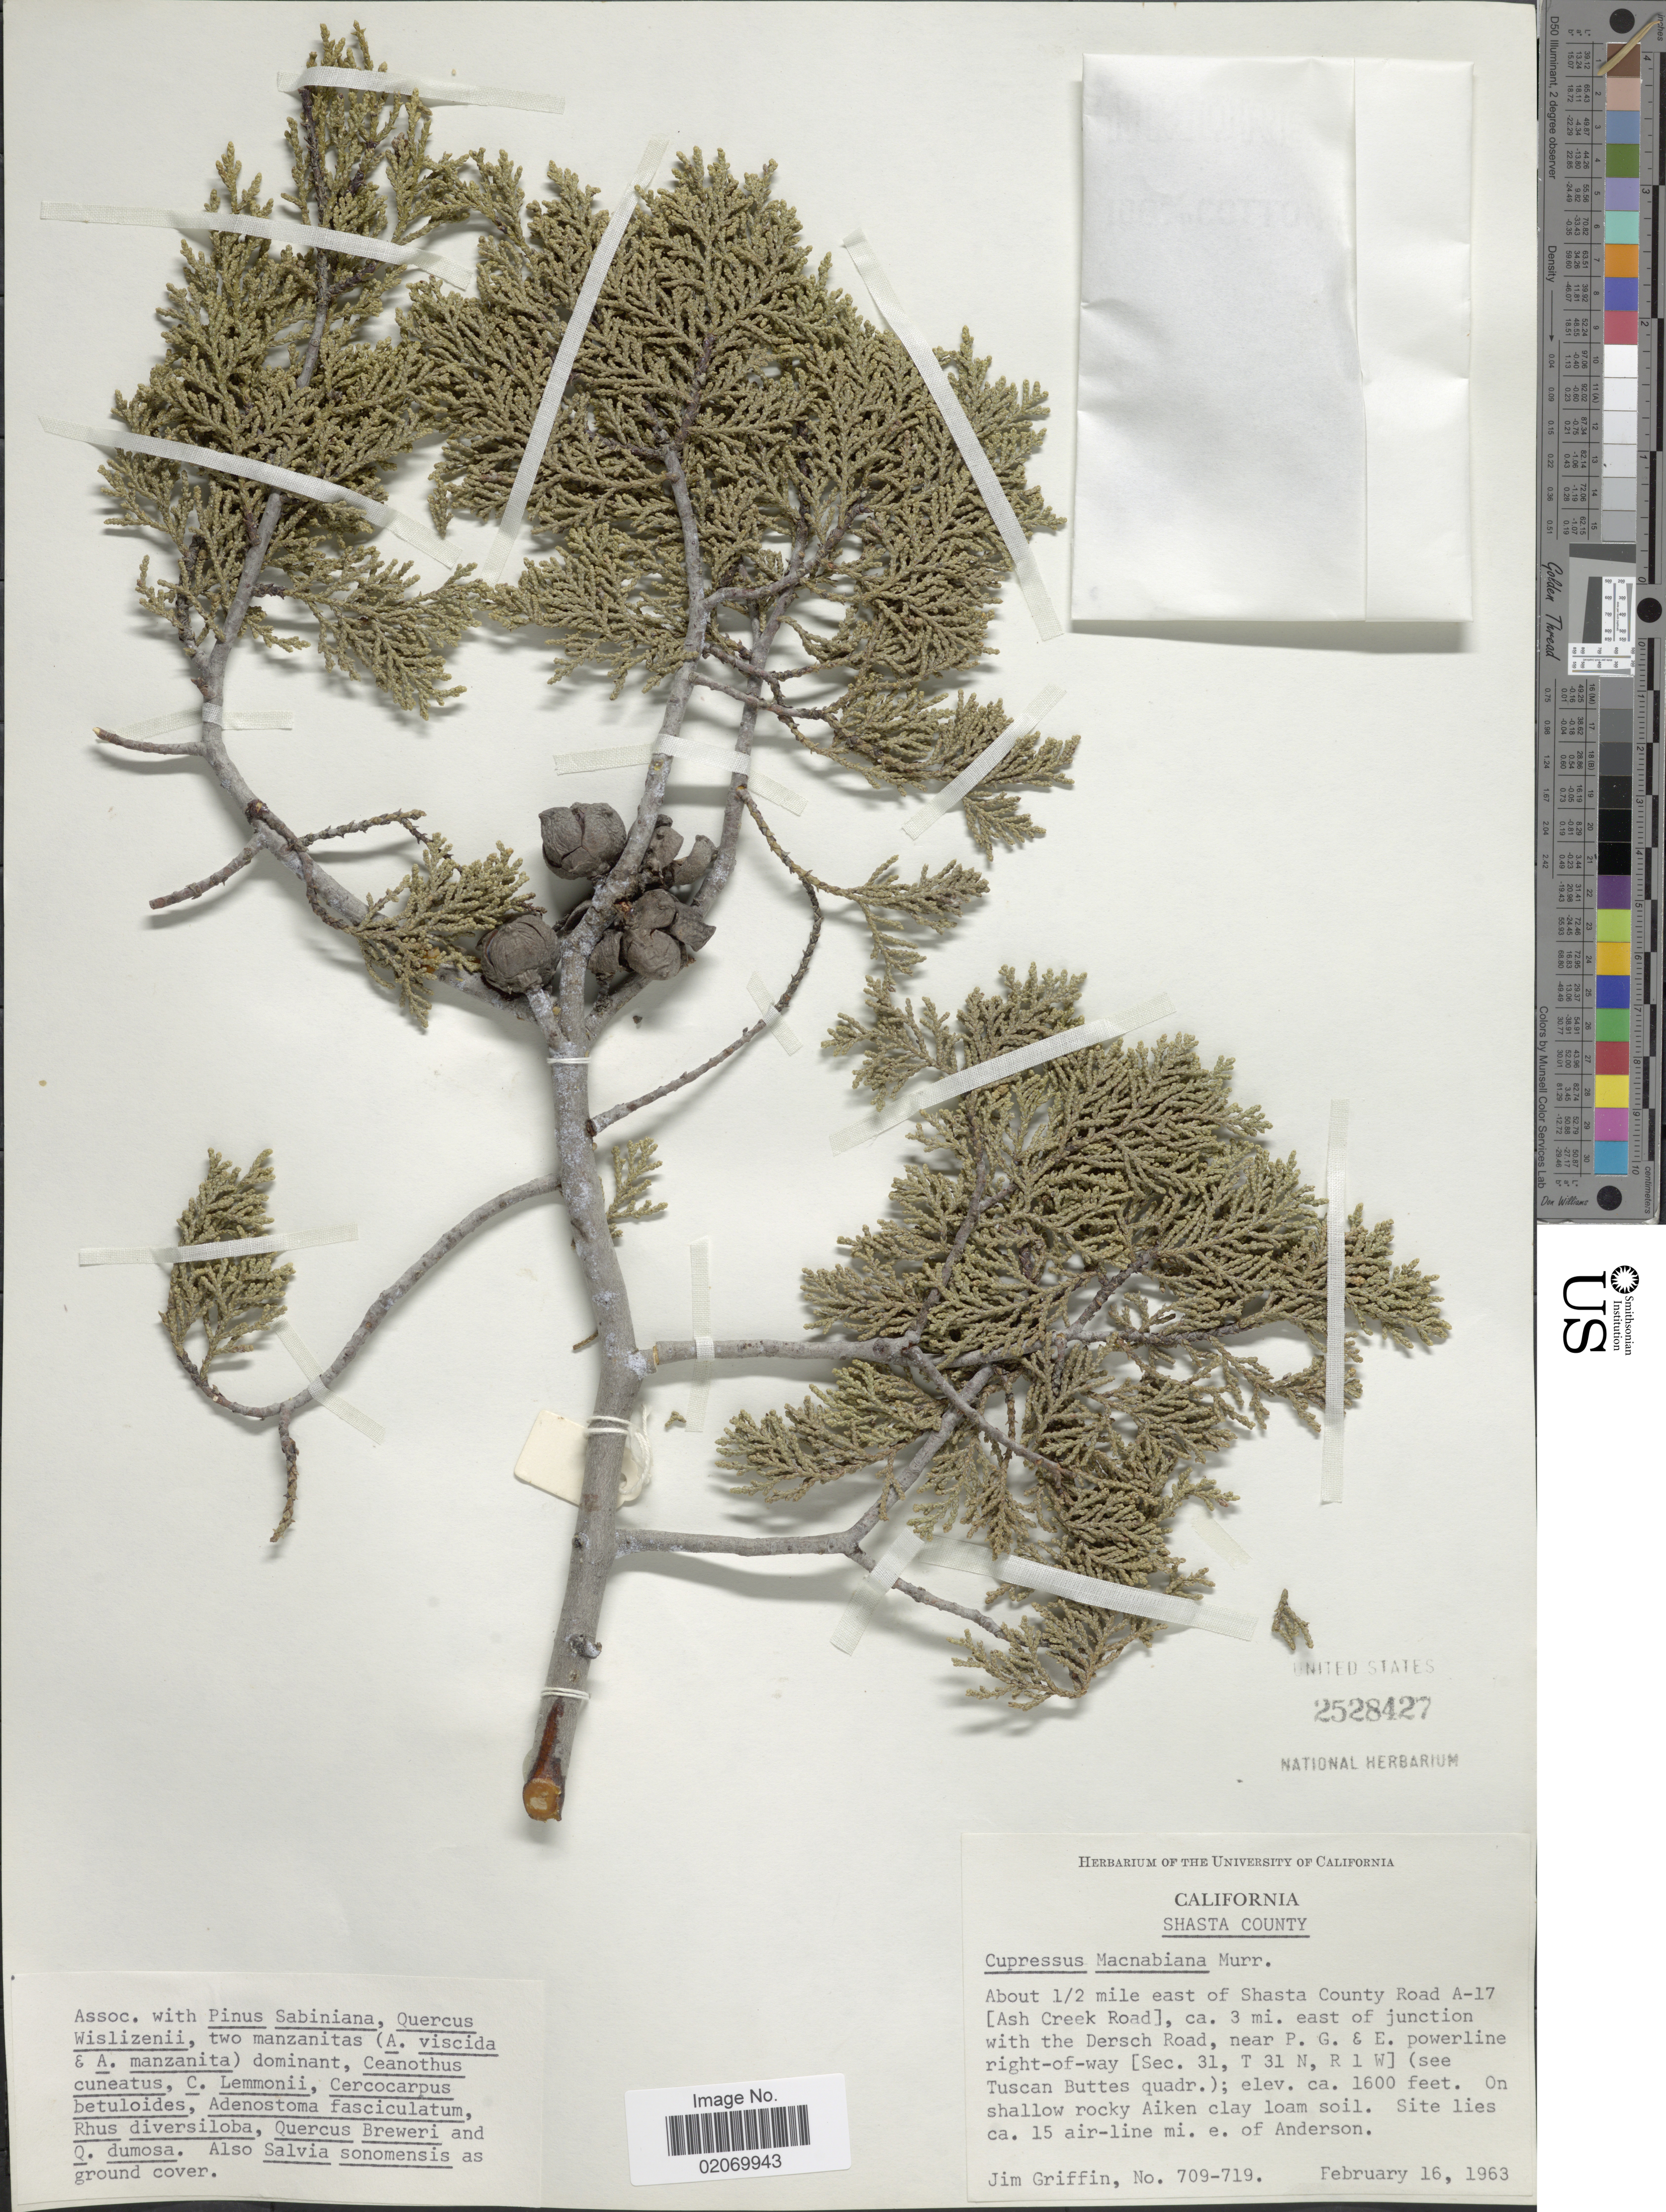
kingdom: Plantae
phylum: Tracheophyta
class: Pinopsida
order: Pinales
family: Cupressaceae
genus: Hesperocyparis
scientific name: Hesperocyparis macnabiana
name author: (A. Murray) Bartel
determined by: (US) Smithsonian Institution - National Museum of Natural History - Department of Botany (UNITED STATES)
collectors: J. Griffin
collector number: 709-719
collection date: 1963-02-16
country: United States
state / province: California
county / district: Shasta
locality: Shasta County, about ½ mile east of Shasta County Road A-17 (Ash Creek Road), ca 3 mi east of junction with the Dersch Road, near P.G. & E. powerline right-of-way (Sec 31, T31N, R1W)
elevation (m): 488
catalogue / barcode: US 2528427